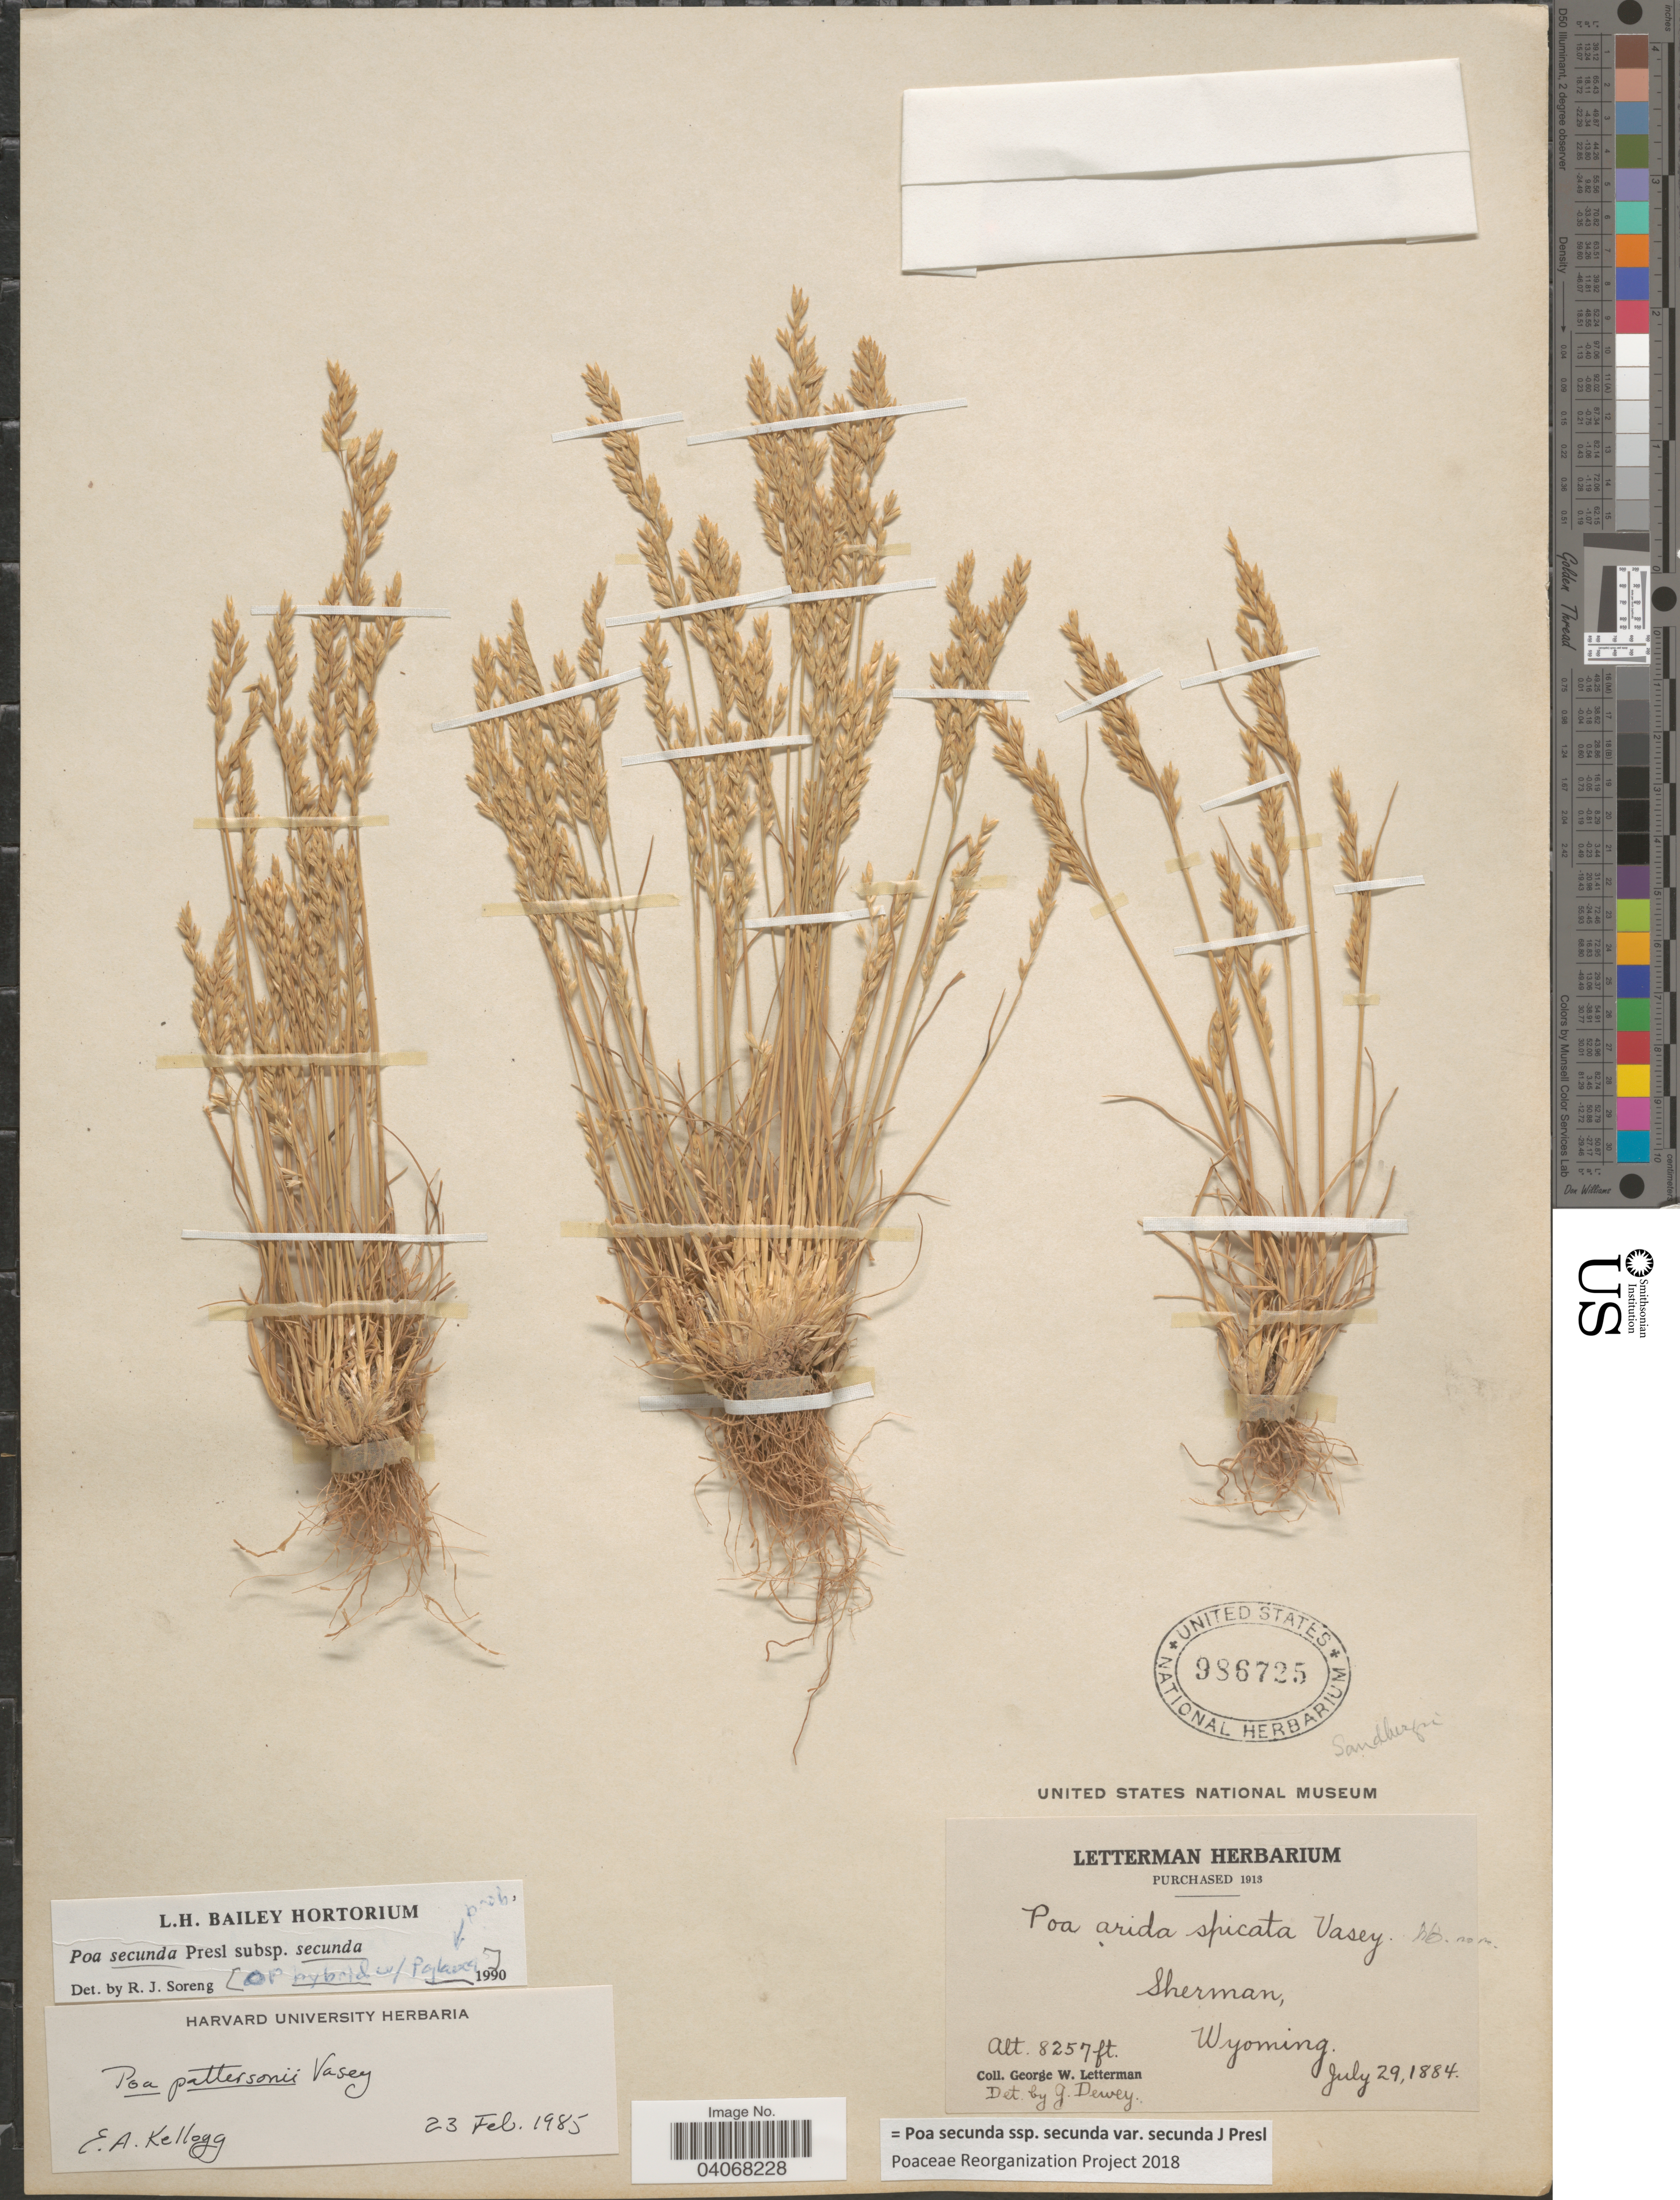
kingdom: Plantae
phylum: Tracheophyta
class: Liliopsida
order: Poales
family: Poaceae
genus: Poa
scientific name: Poa secunda subsp. secunda var. secunda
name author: J. Presl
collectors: G. W. Letterman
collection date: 1884-07-29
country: United States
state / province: Wyoming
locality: Sherman.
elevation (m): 2517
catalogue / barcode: US 986725